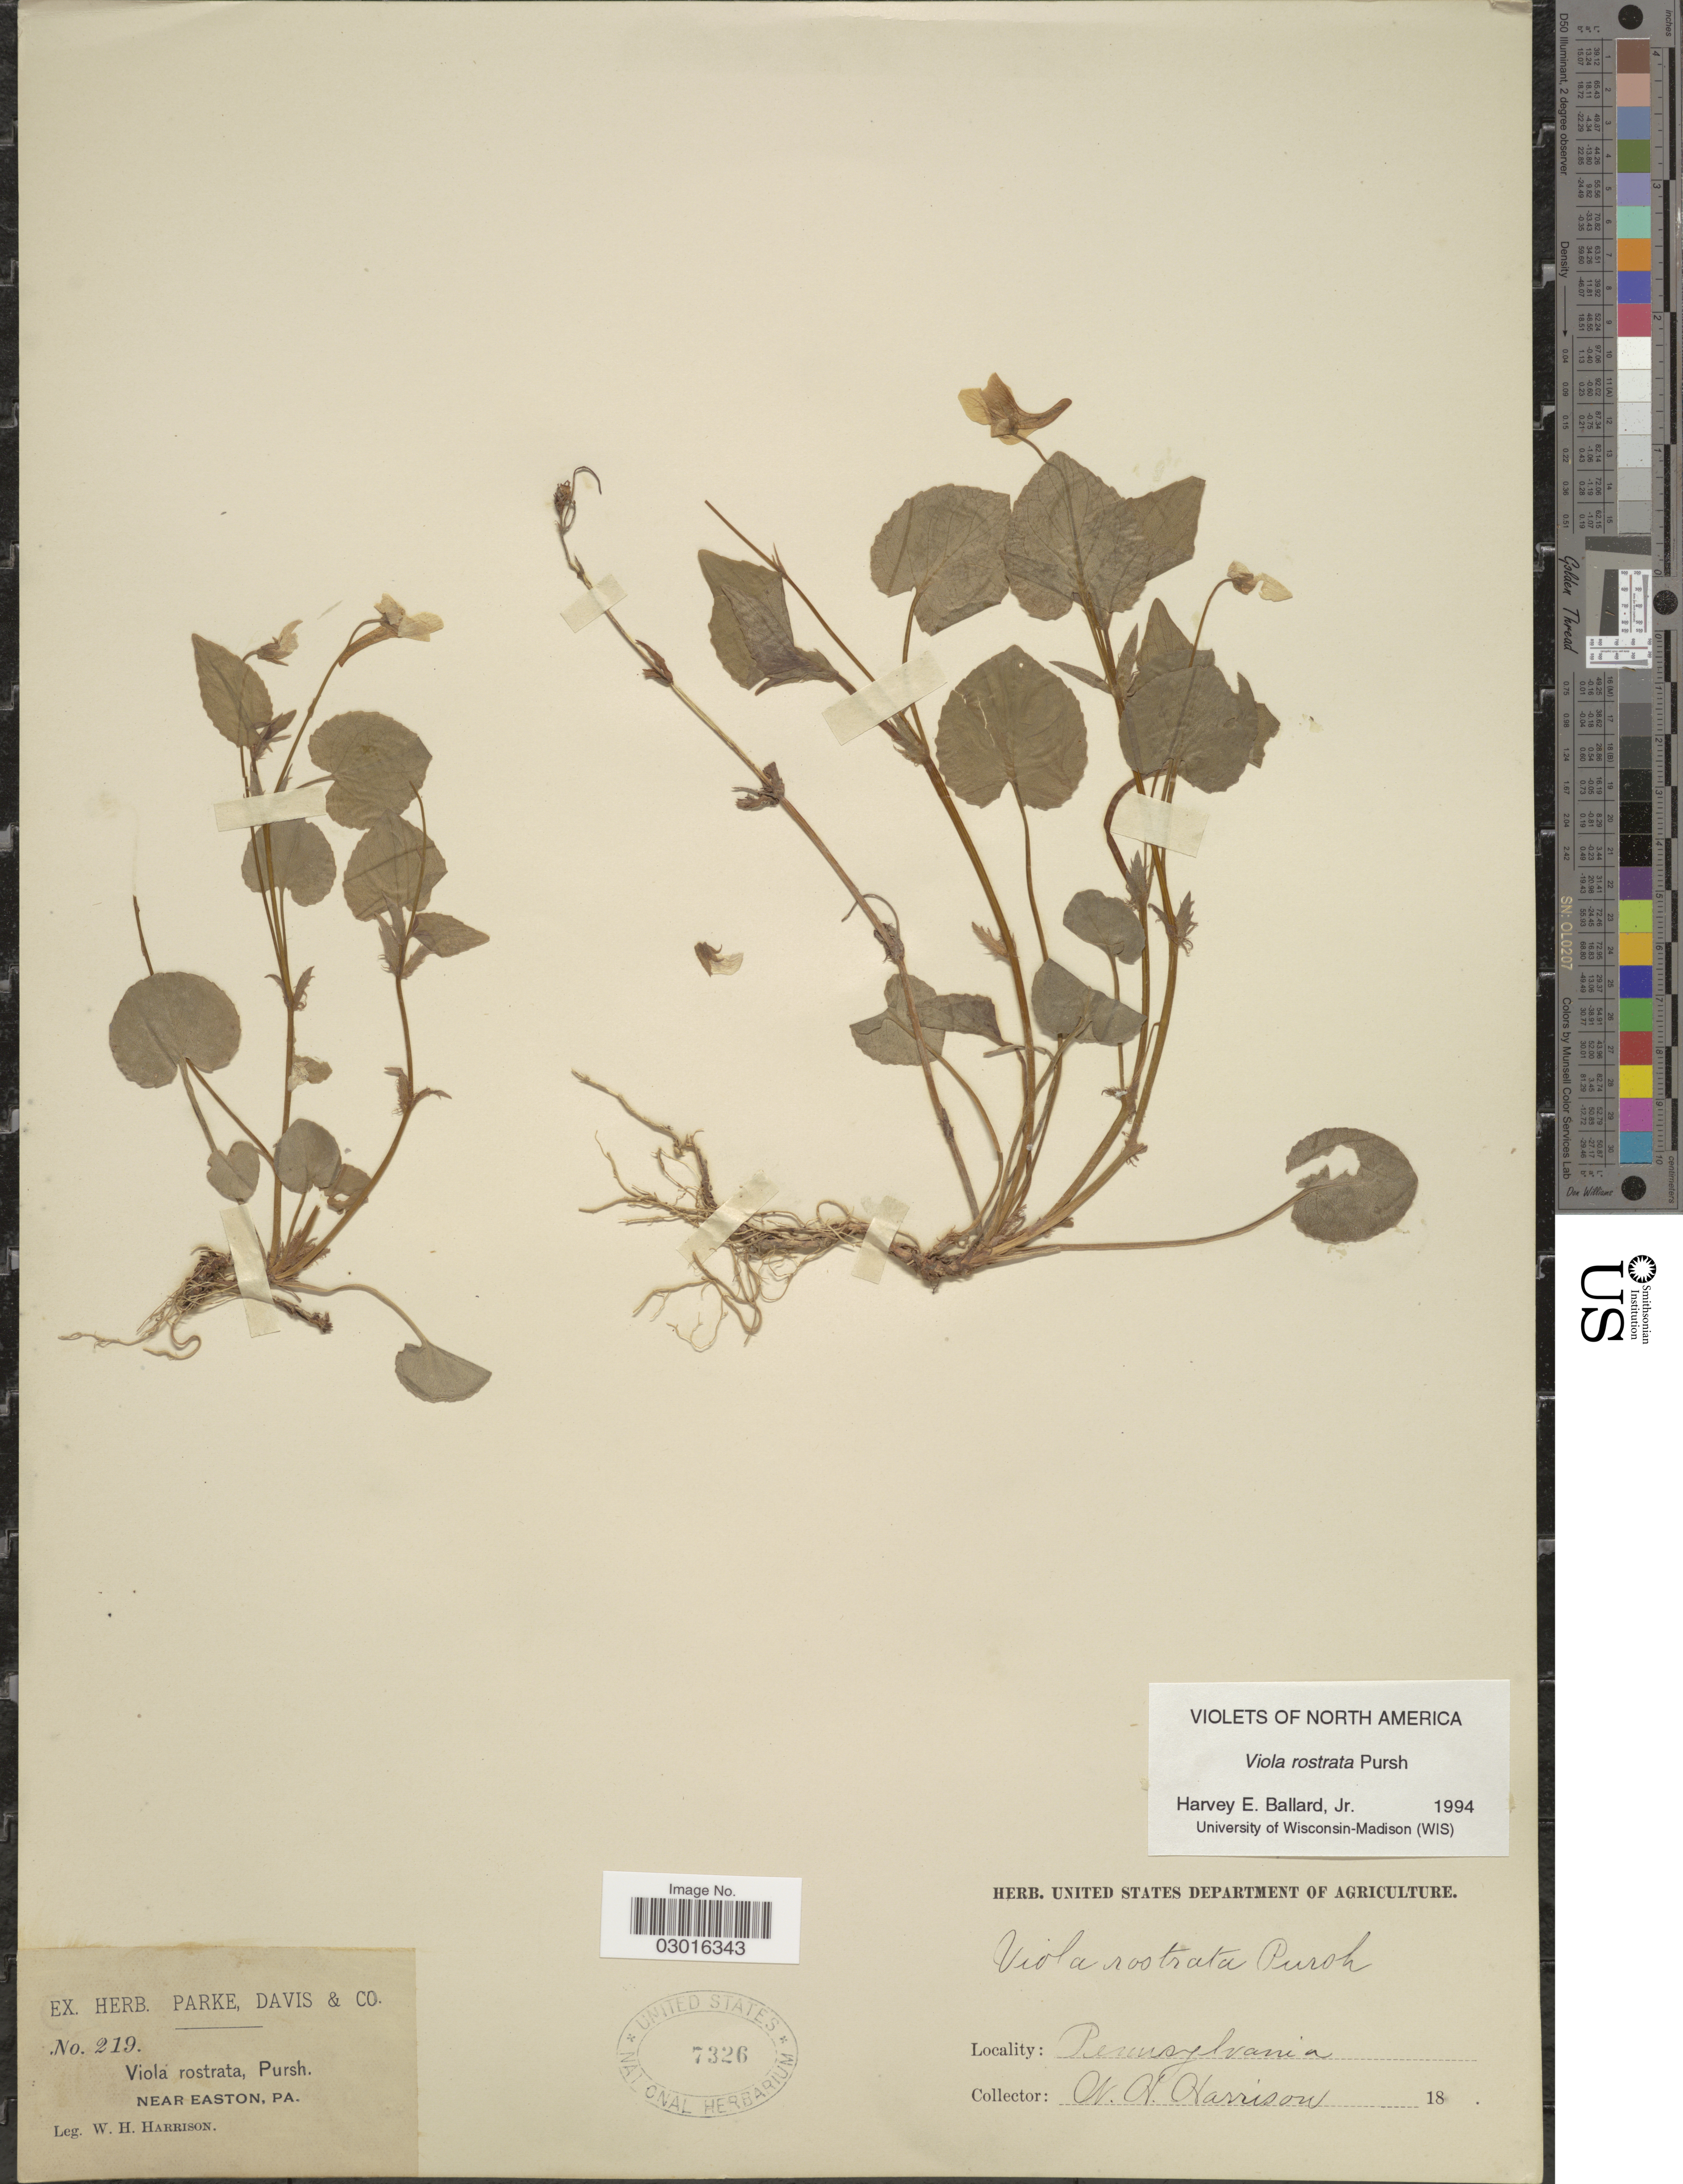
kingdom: Plantae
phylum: Tracheophyta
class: Magnoliopsida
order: Malpighiales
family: Violaceae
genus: Viola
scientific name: Viola rostrata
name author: Pursh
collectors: W. H. Harrison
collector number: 219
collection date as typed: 18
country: United States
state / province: Pennsylvania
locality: Near Easton.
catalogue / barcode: US 7326